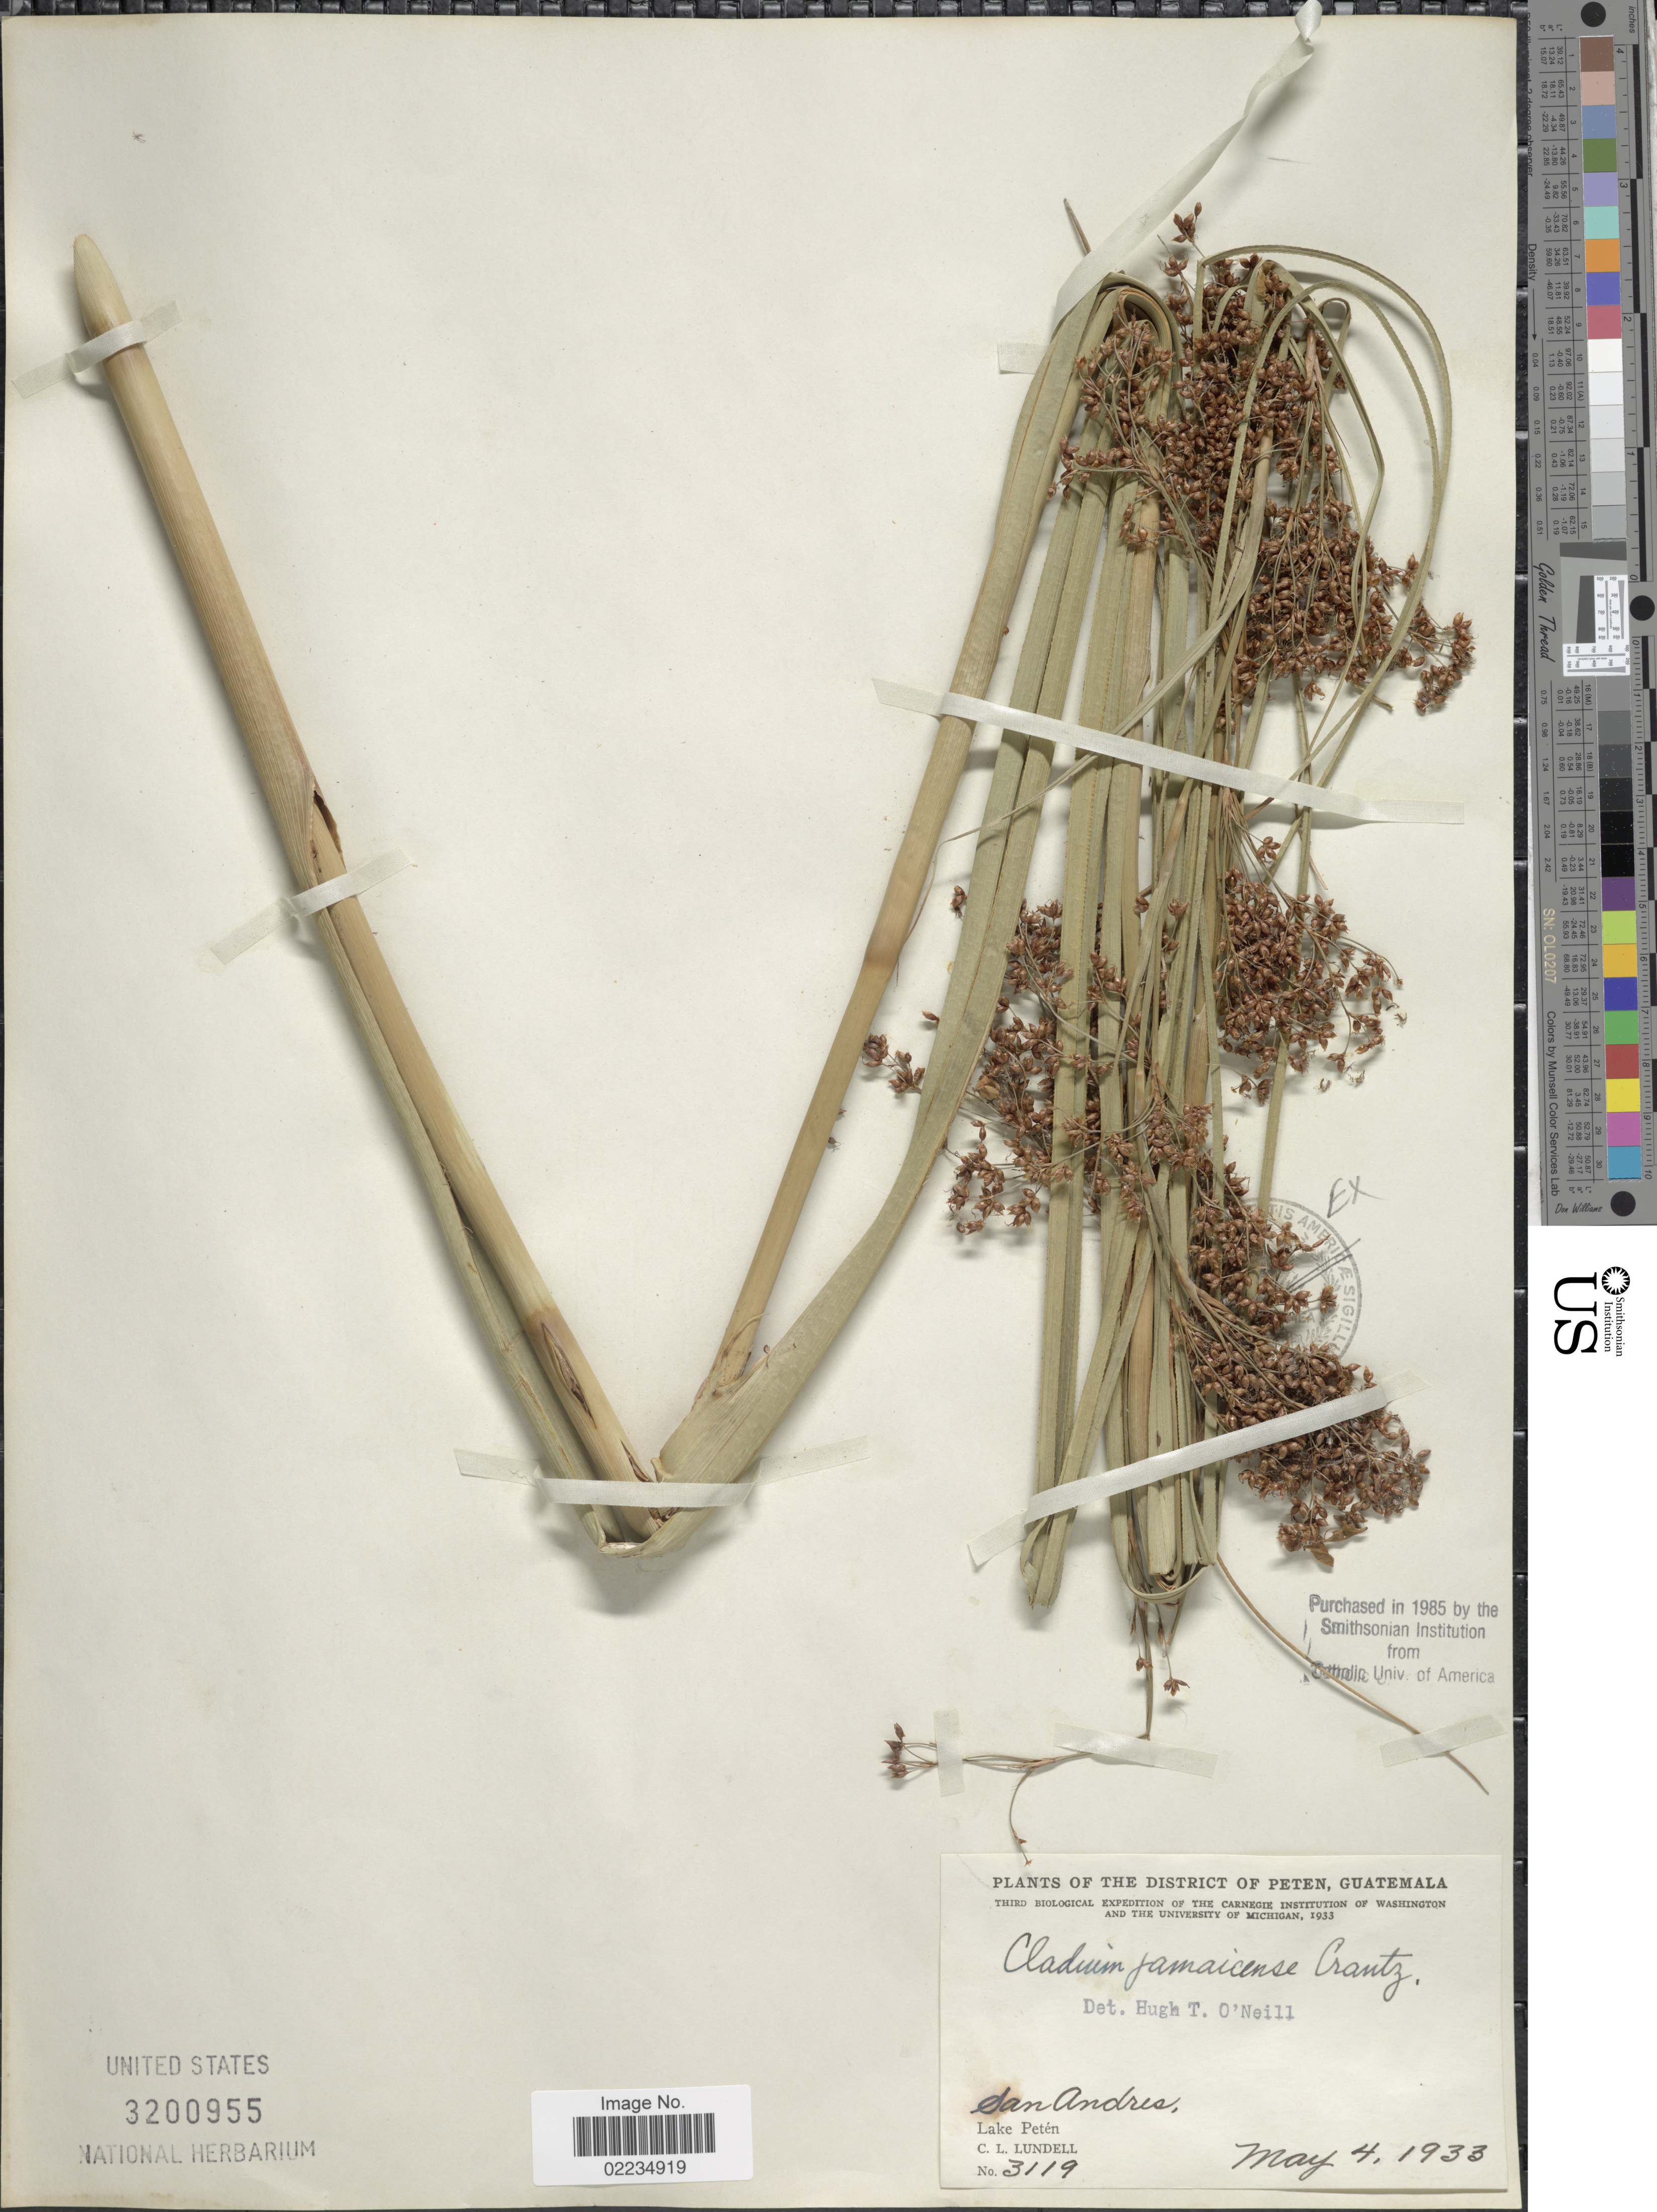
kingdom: Plantae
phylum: Tracheophyta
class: Liliopsida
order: Poales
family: Cyperaceae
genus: Cladium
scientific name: Cladium jamaicense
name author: Crantz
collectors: C. L. Lundell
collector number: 3119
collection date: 1933-05-04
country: Guatemala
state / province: El Petén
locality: The District of Peten, Guetemala, San Andres, Lake Peten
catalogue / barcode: US 3200955